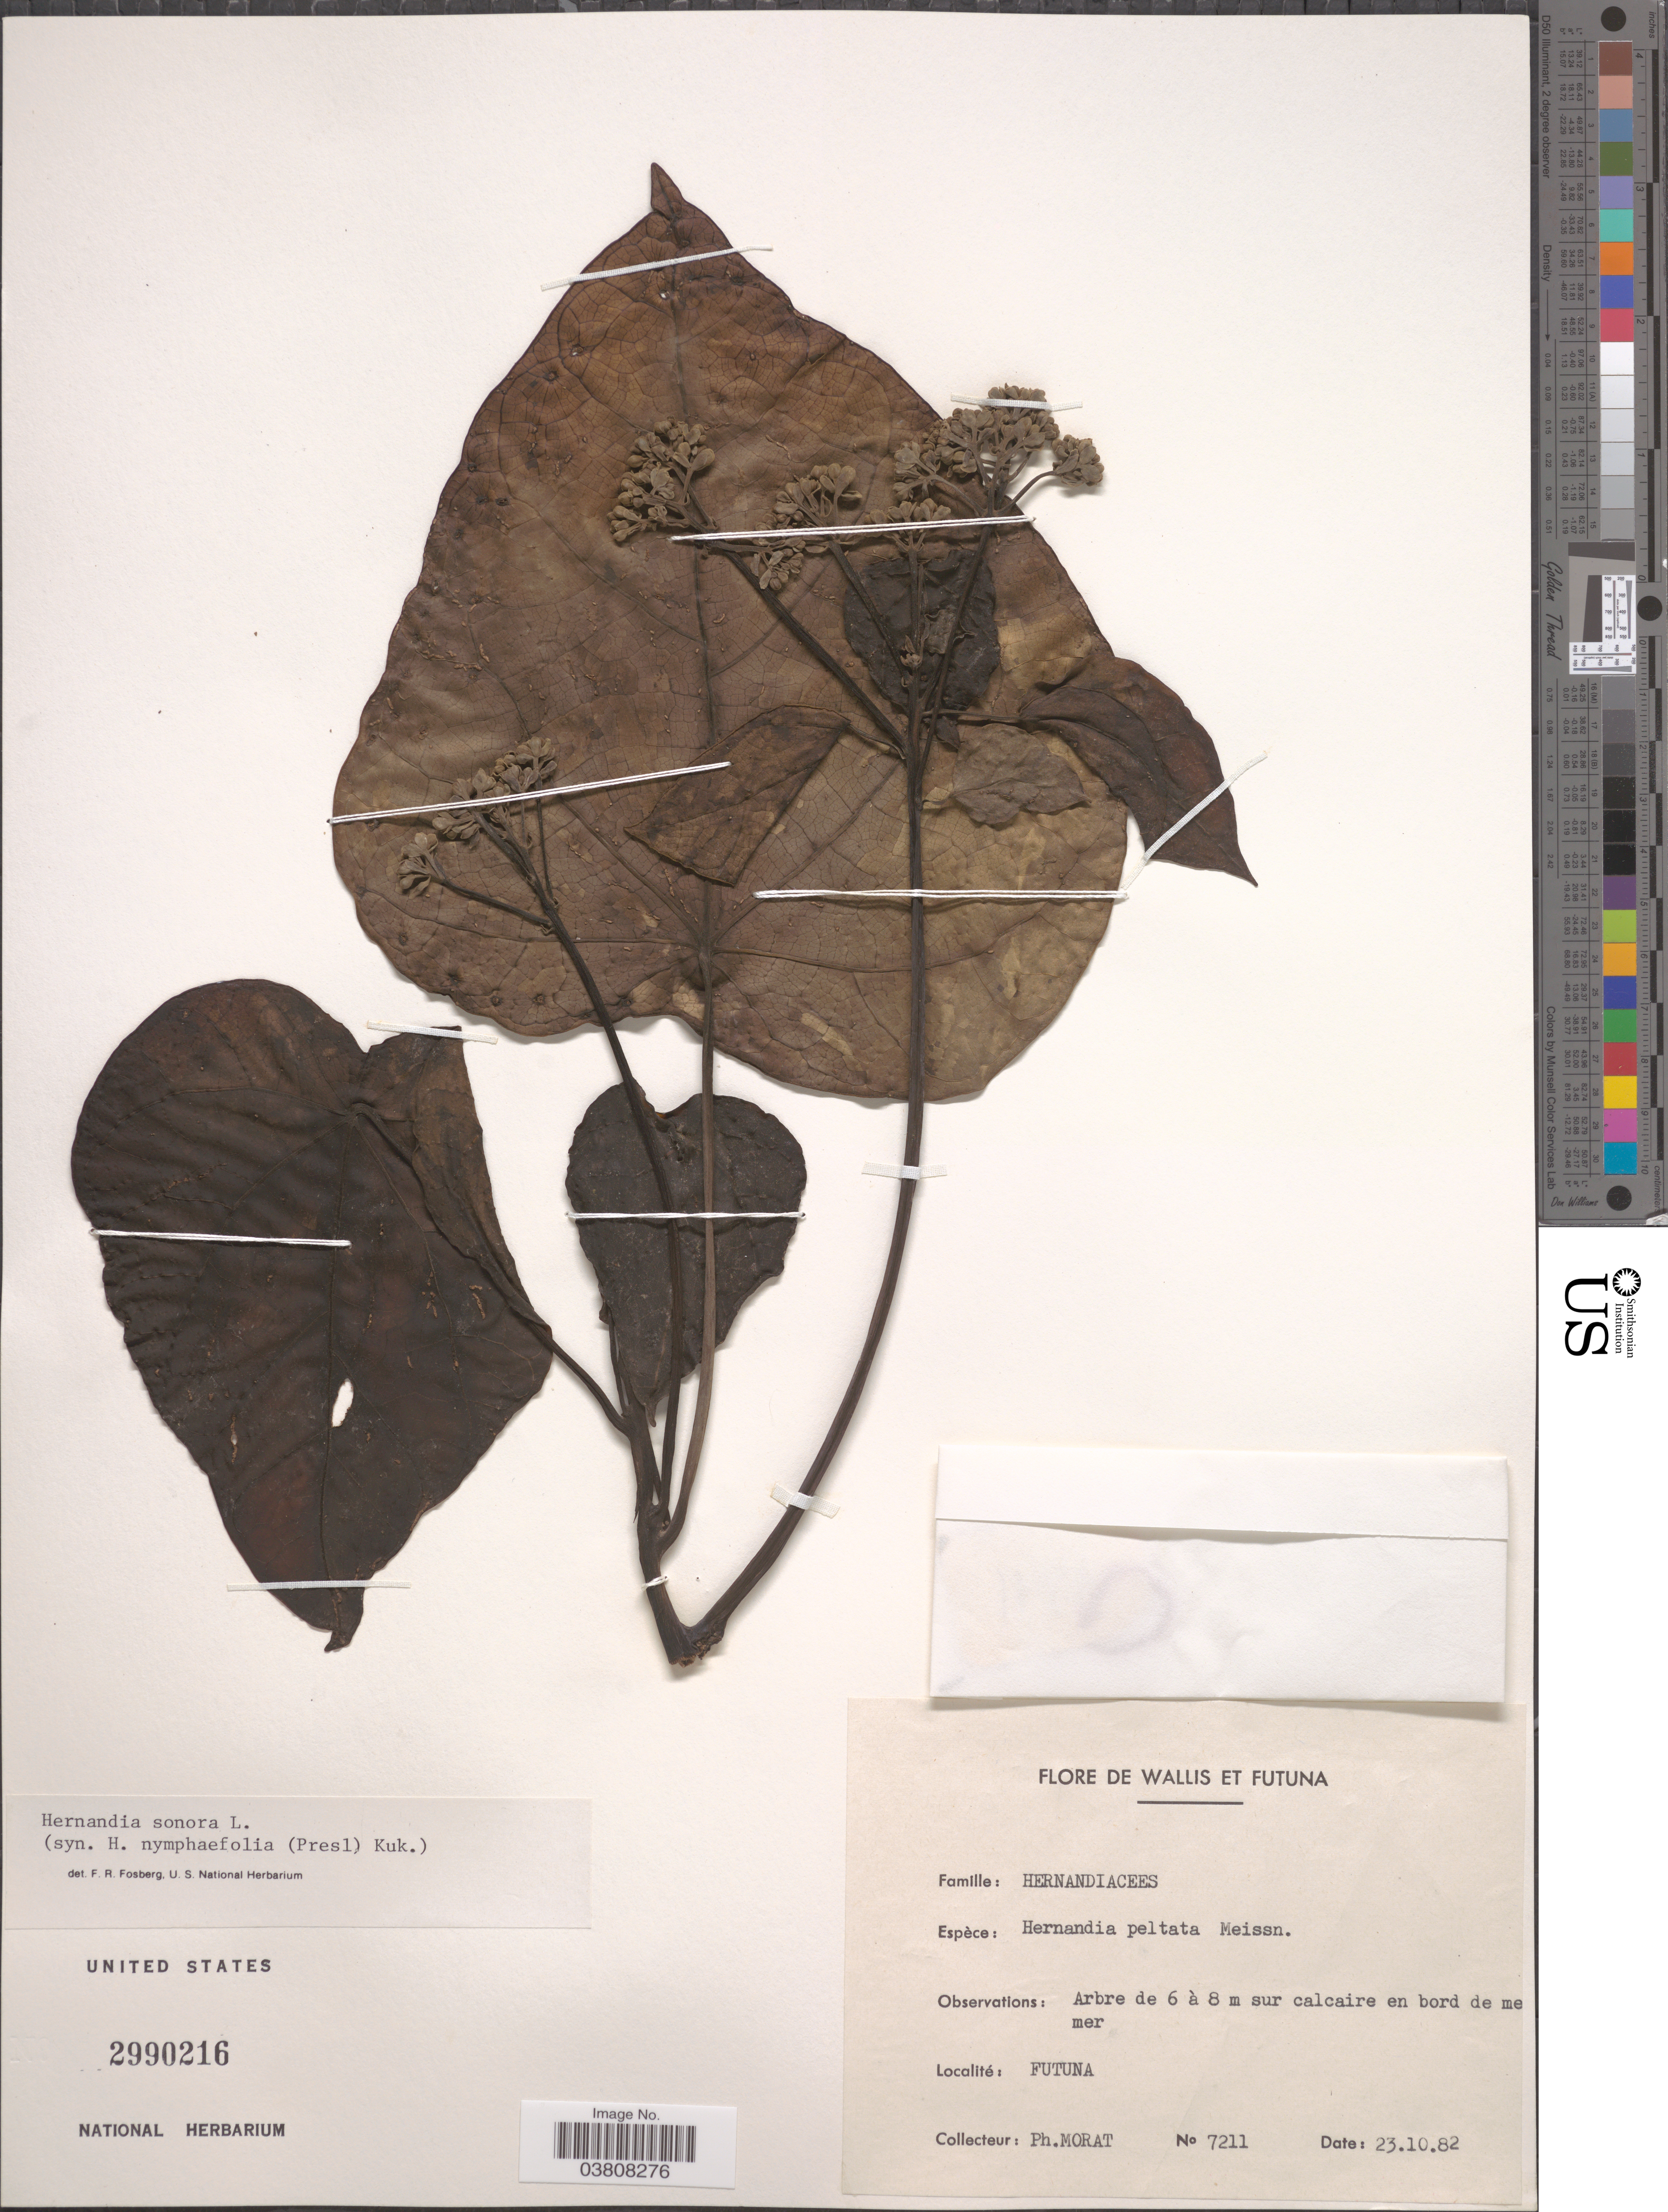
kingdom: Plantae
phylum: Tracheophyta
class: Magnoliopsida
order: Laurales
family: Hernandiaceae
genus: Hernandia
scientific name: Hernandia nymphaeifolia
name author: (C. Presl) Kubitzki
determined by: Strong, Mark T., (BOT), Smithsonian Institution - National Museum of Natural History (UNITED STATES)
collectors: P. Morat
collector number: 7211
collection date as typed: Transcribed d/m/y: 23/10/82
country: Wallis and Futuna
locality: Futuna.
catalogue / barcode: US 2990216